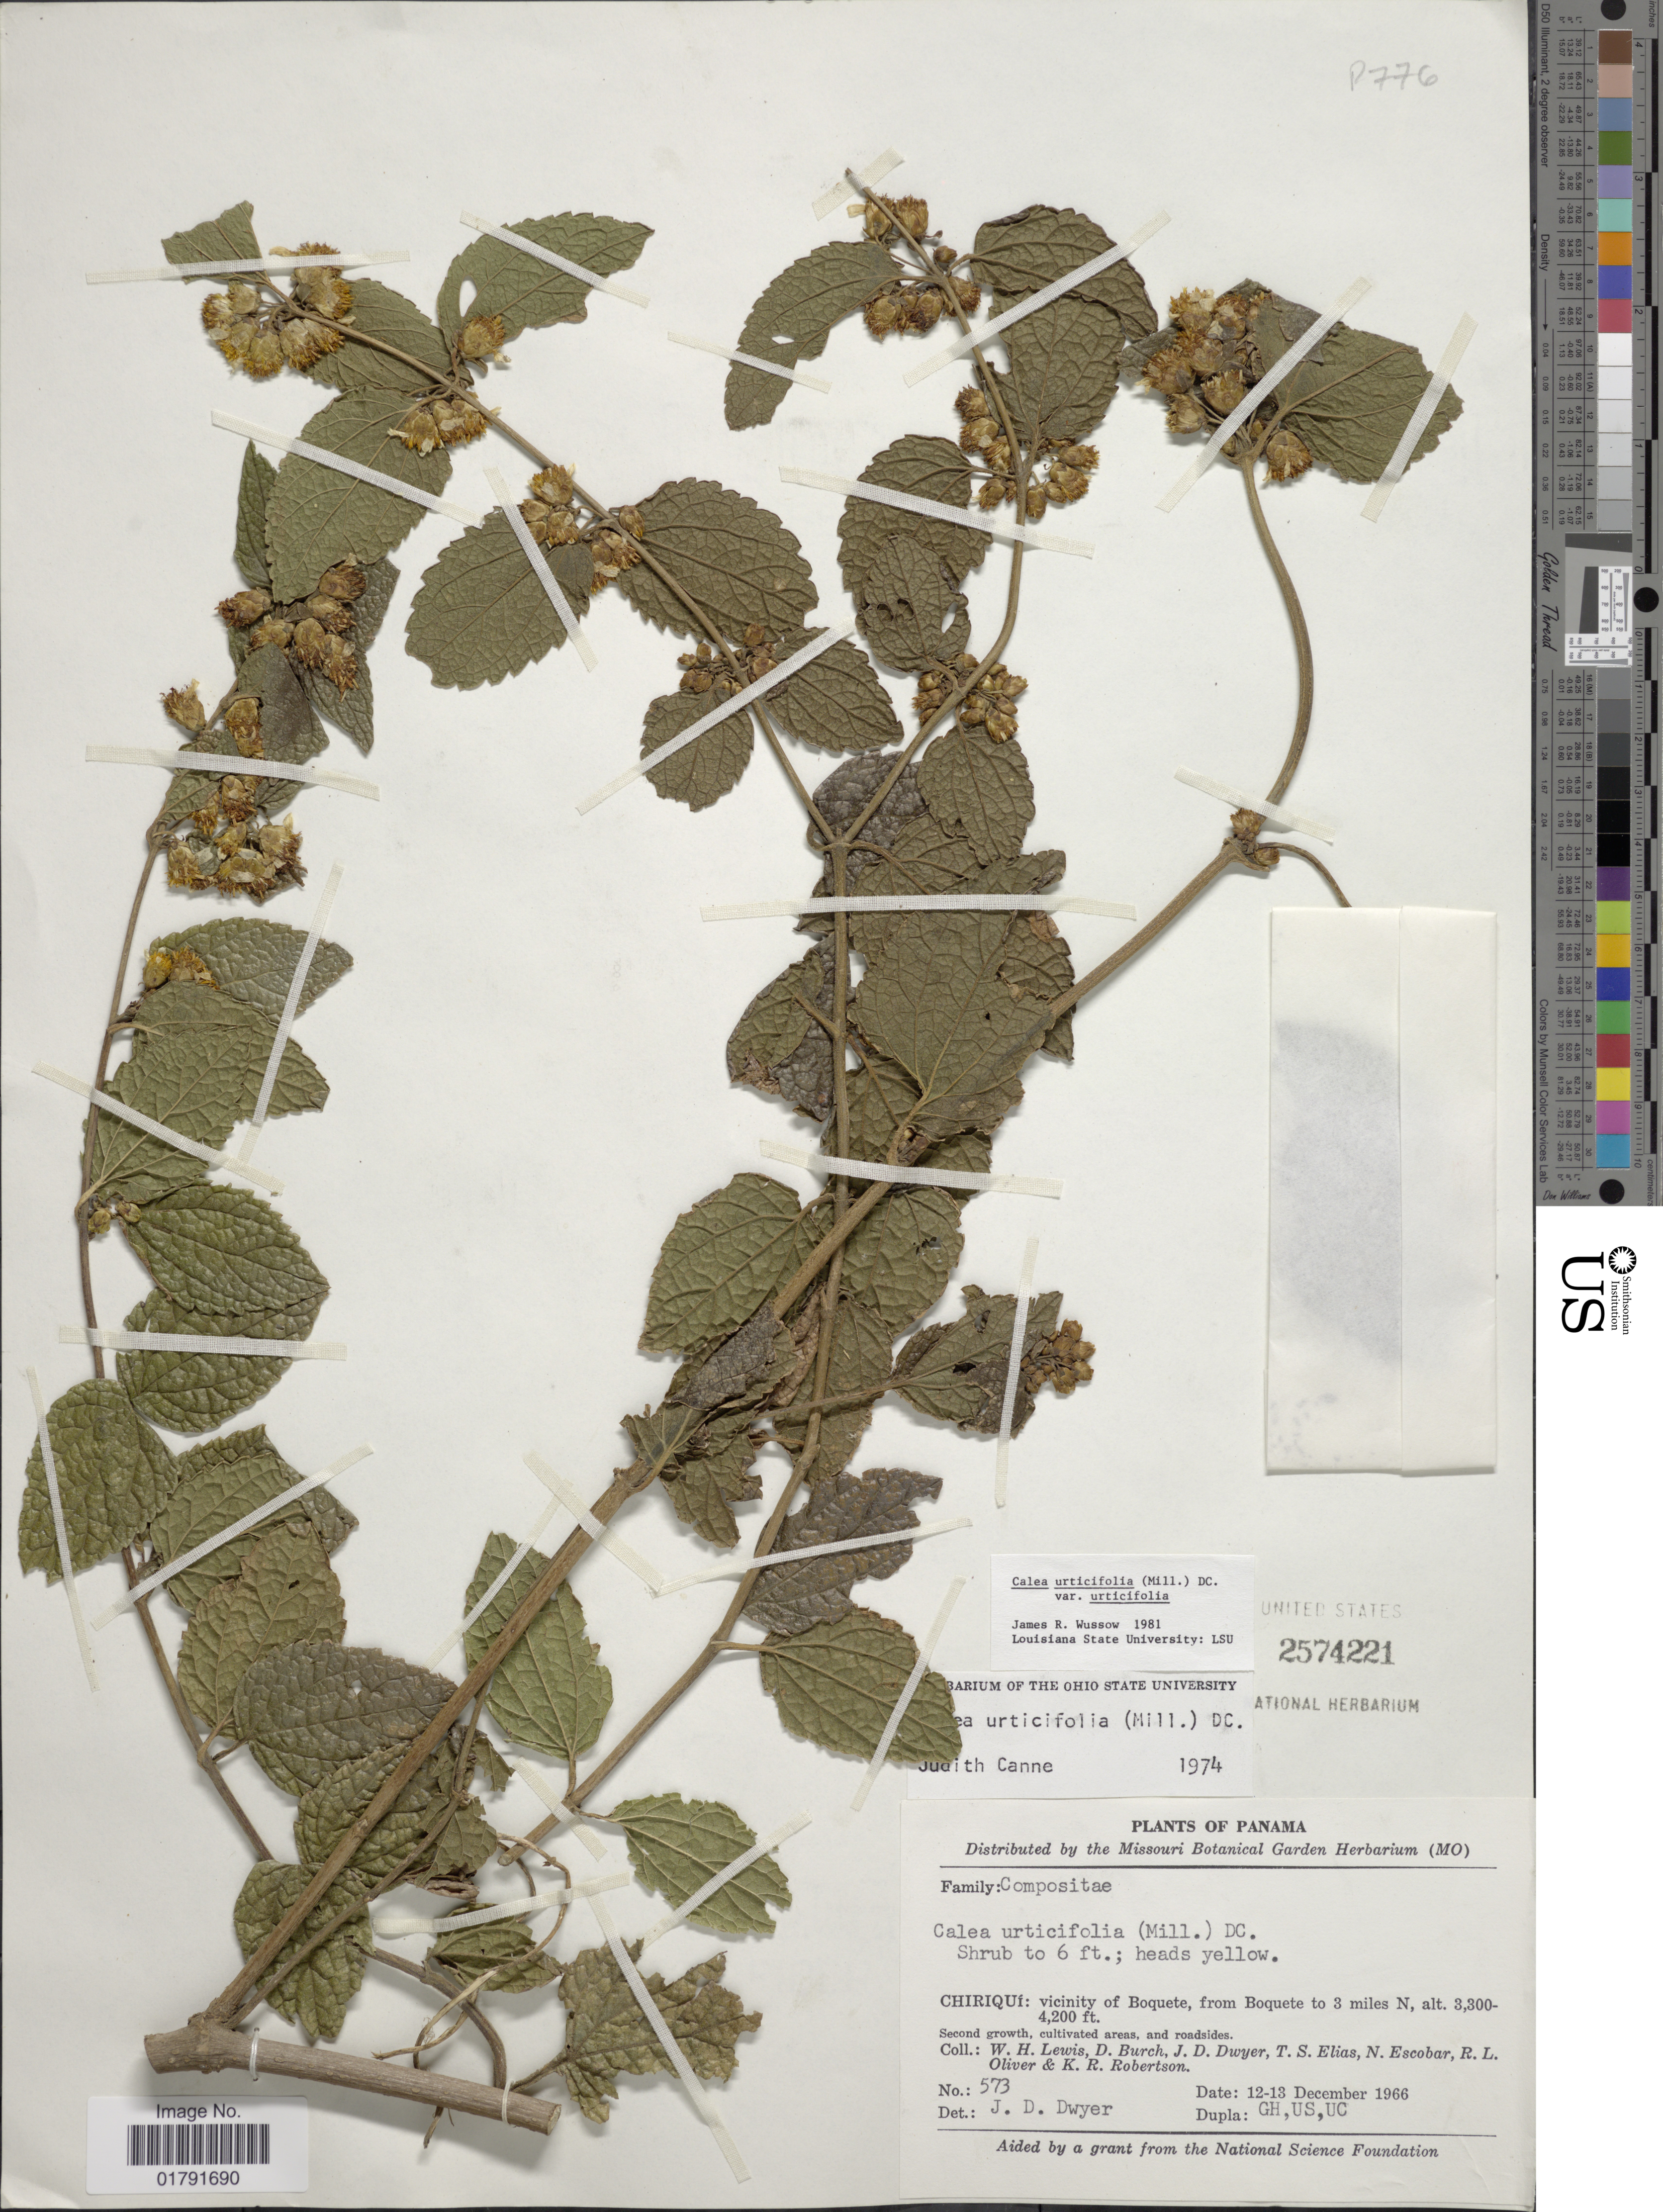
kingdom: Plantae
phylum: Tracheophyta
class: Magnoliopsida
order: Asterales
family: Asteraceae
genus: Calea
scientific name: Calea urticifolia var. urticifolia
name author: (Mill.) DC.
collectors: W. H. Lewis, D. Burch, J. D. Dwyer, T. S. Elias & et al.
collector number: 573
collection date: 1966-12-12/1966-12-13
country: Panama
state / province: Chiriqui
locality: Vicinity of Boquete, from Boquete to 3 miles N, cultivated areas and roadsides.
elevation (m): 1006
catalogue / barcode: US 2574221